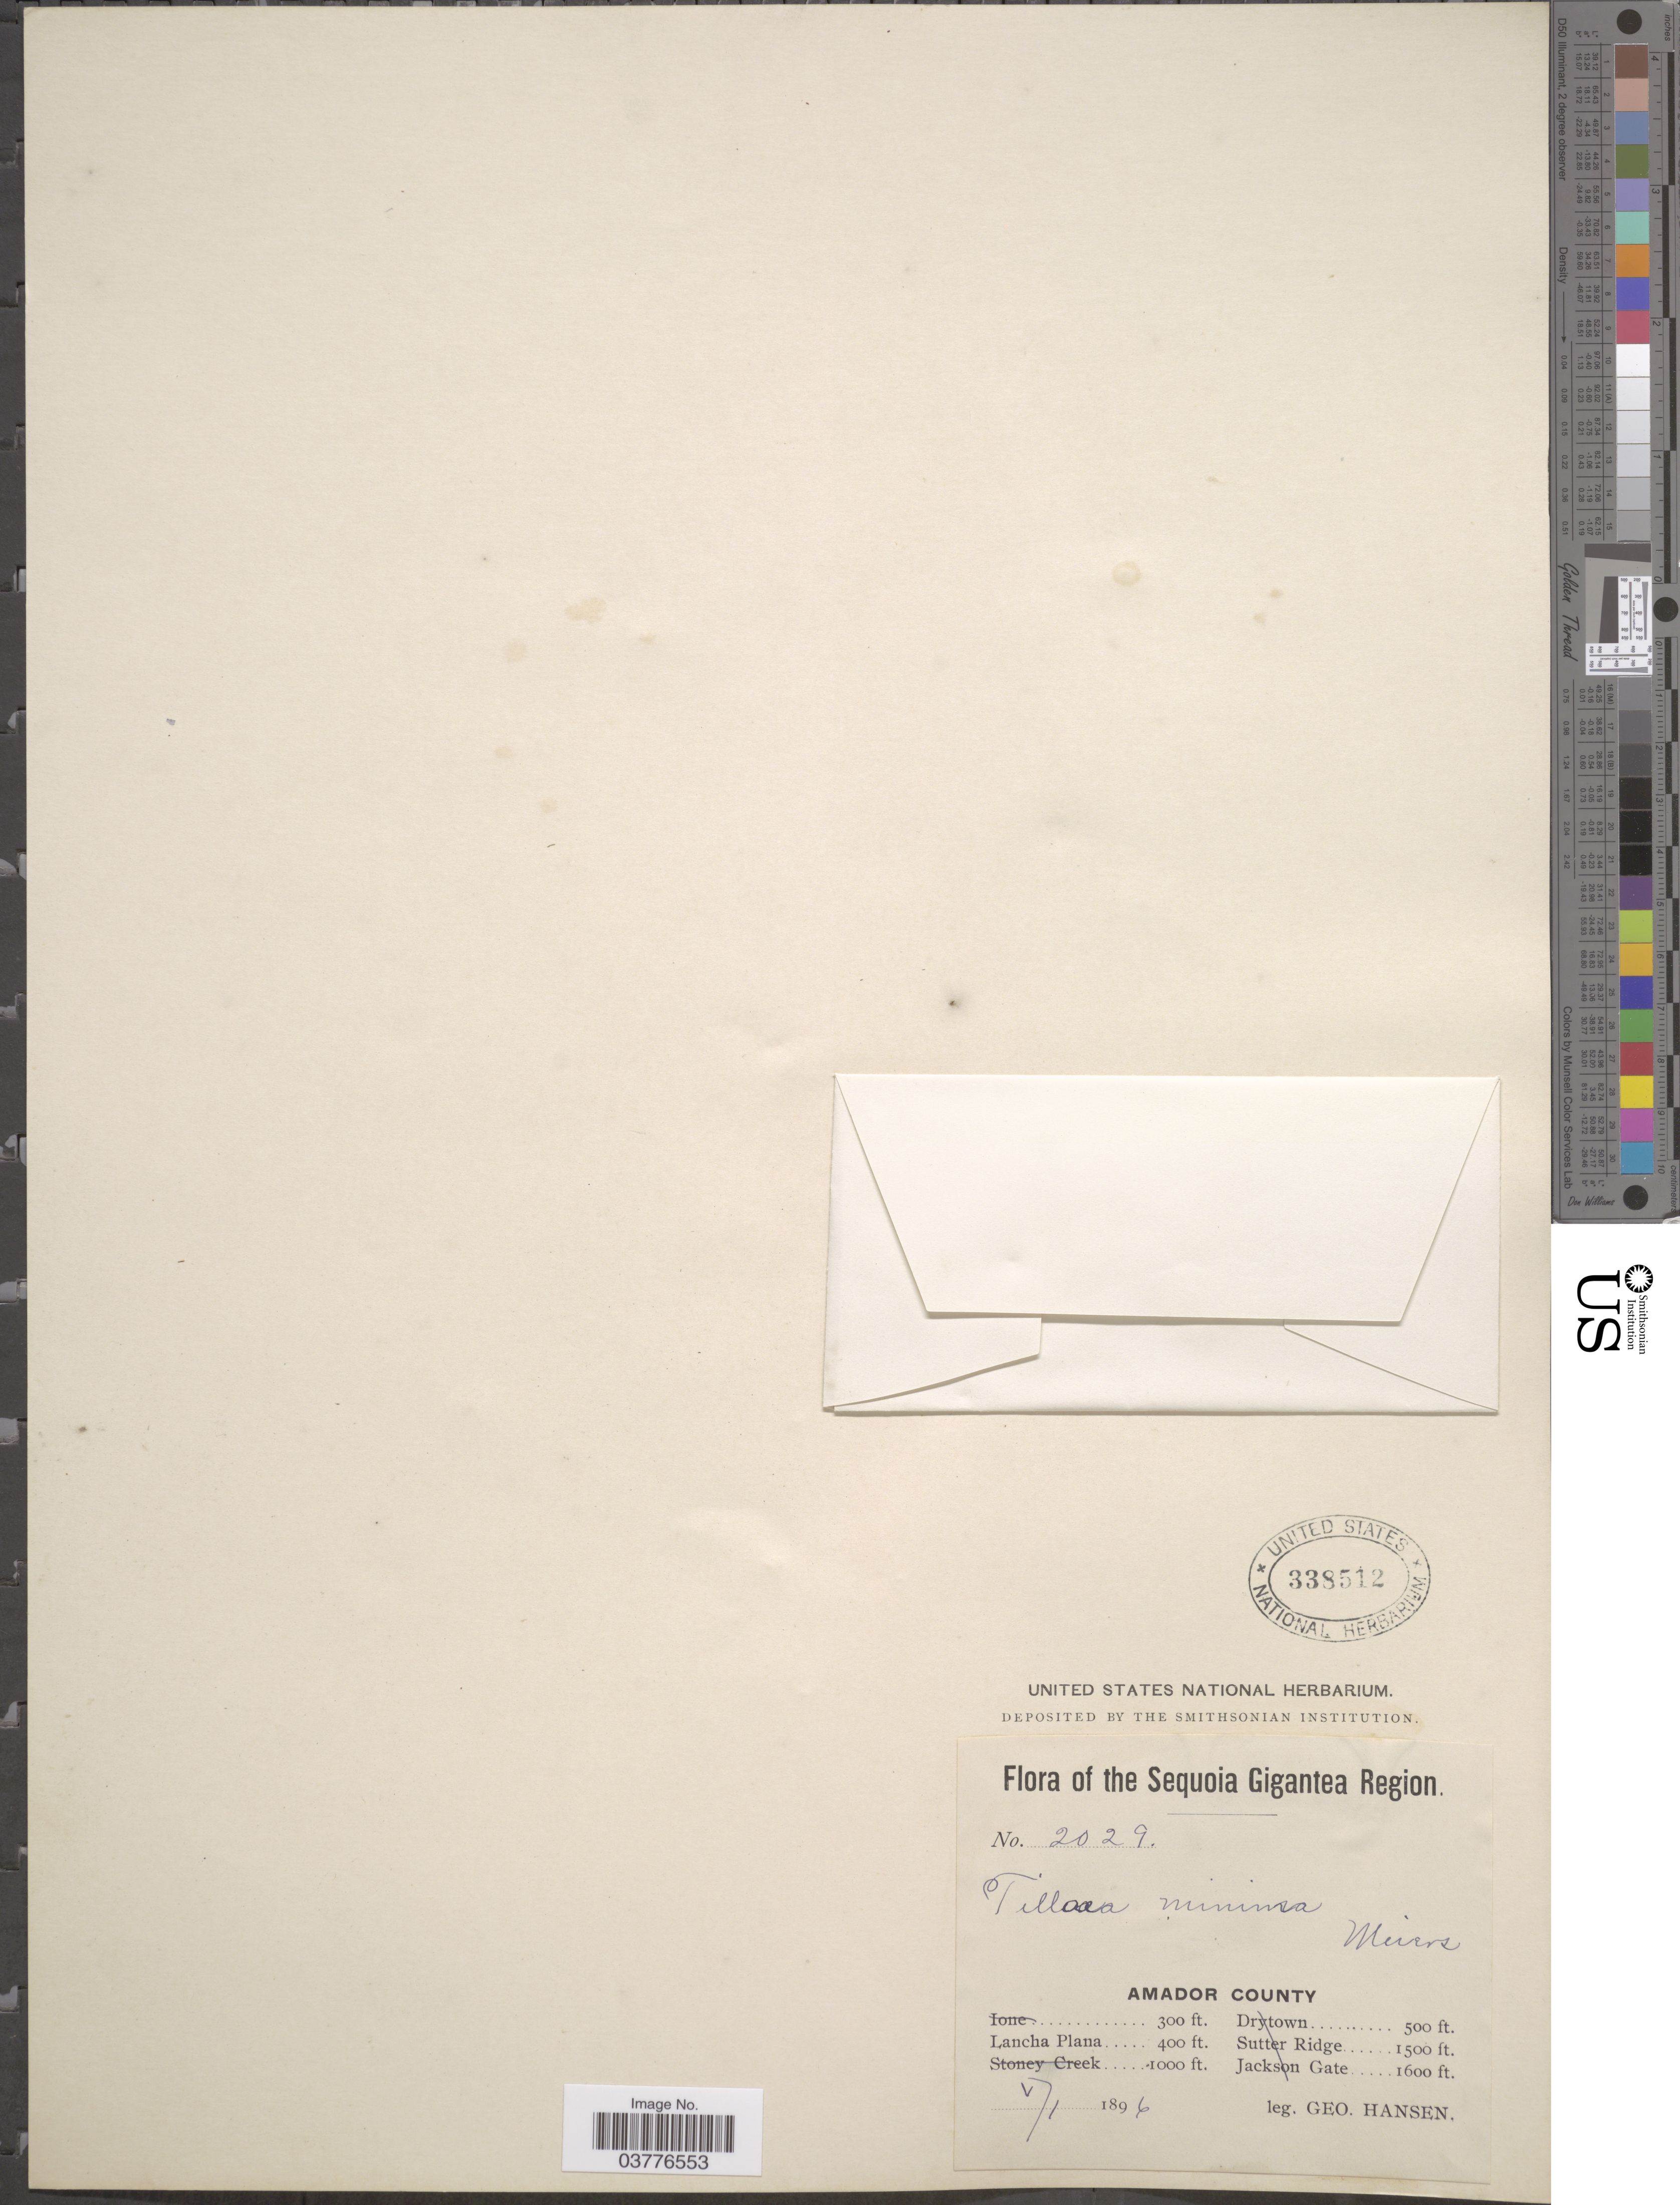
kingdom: Plantae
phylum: Tracheophyta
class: Magnoliopsida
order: Saxifragales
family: Crassulaceae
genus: Crassula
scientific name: Crassula connata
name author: (Ruiz & Pav.) A. Berger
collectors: G. Hansen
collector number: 2029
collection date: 1896-05-01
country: United States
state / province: California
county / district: Amador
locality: Sequoia Gigantea Region. Amador County. Lancha Plana.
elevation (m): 91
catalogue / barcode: US 338512